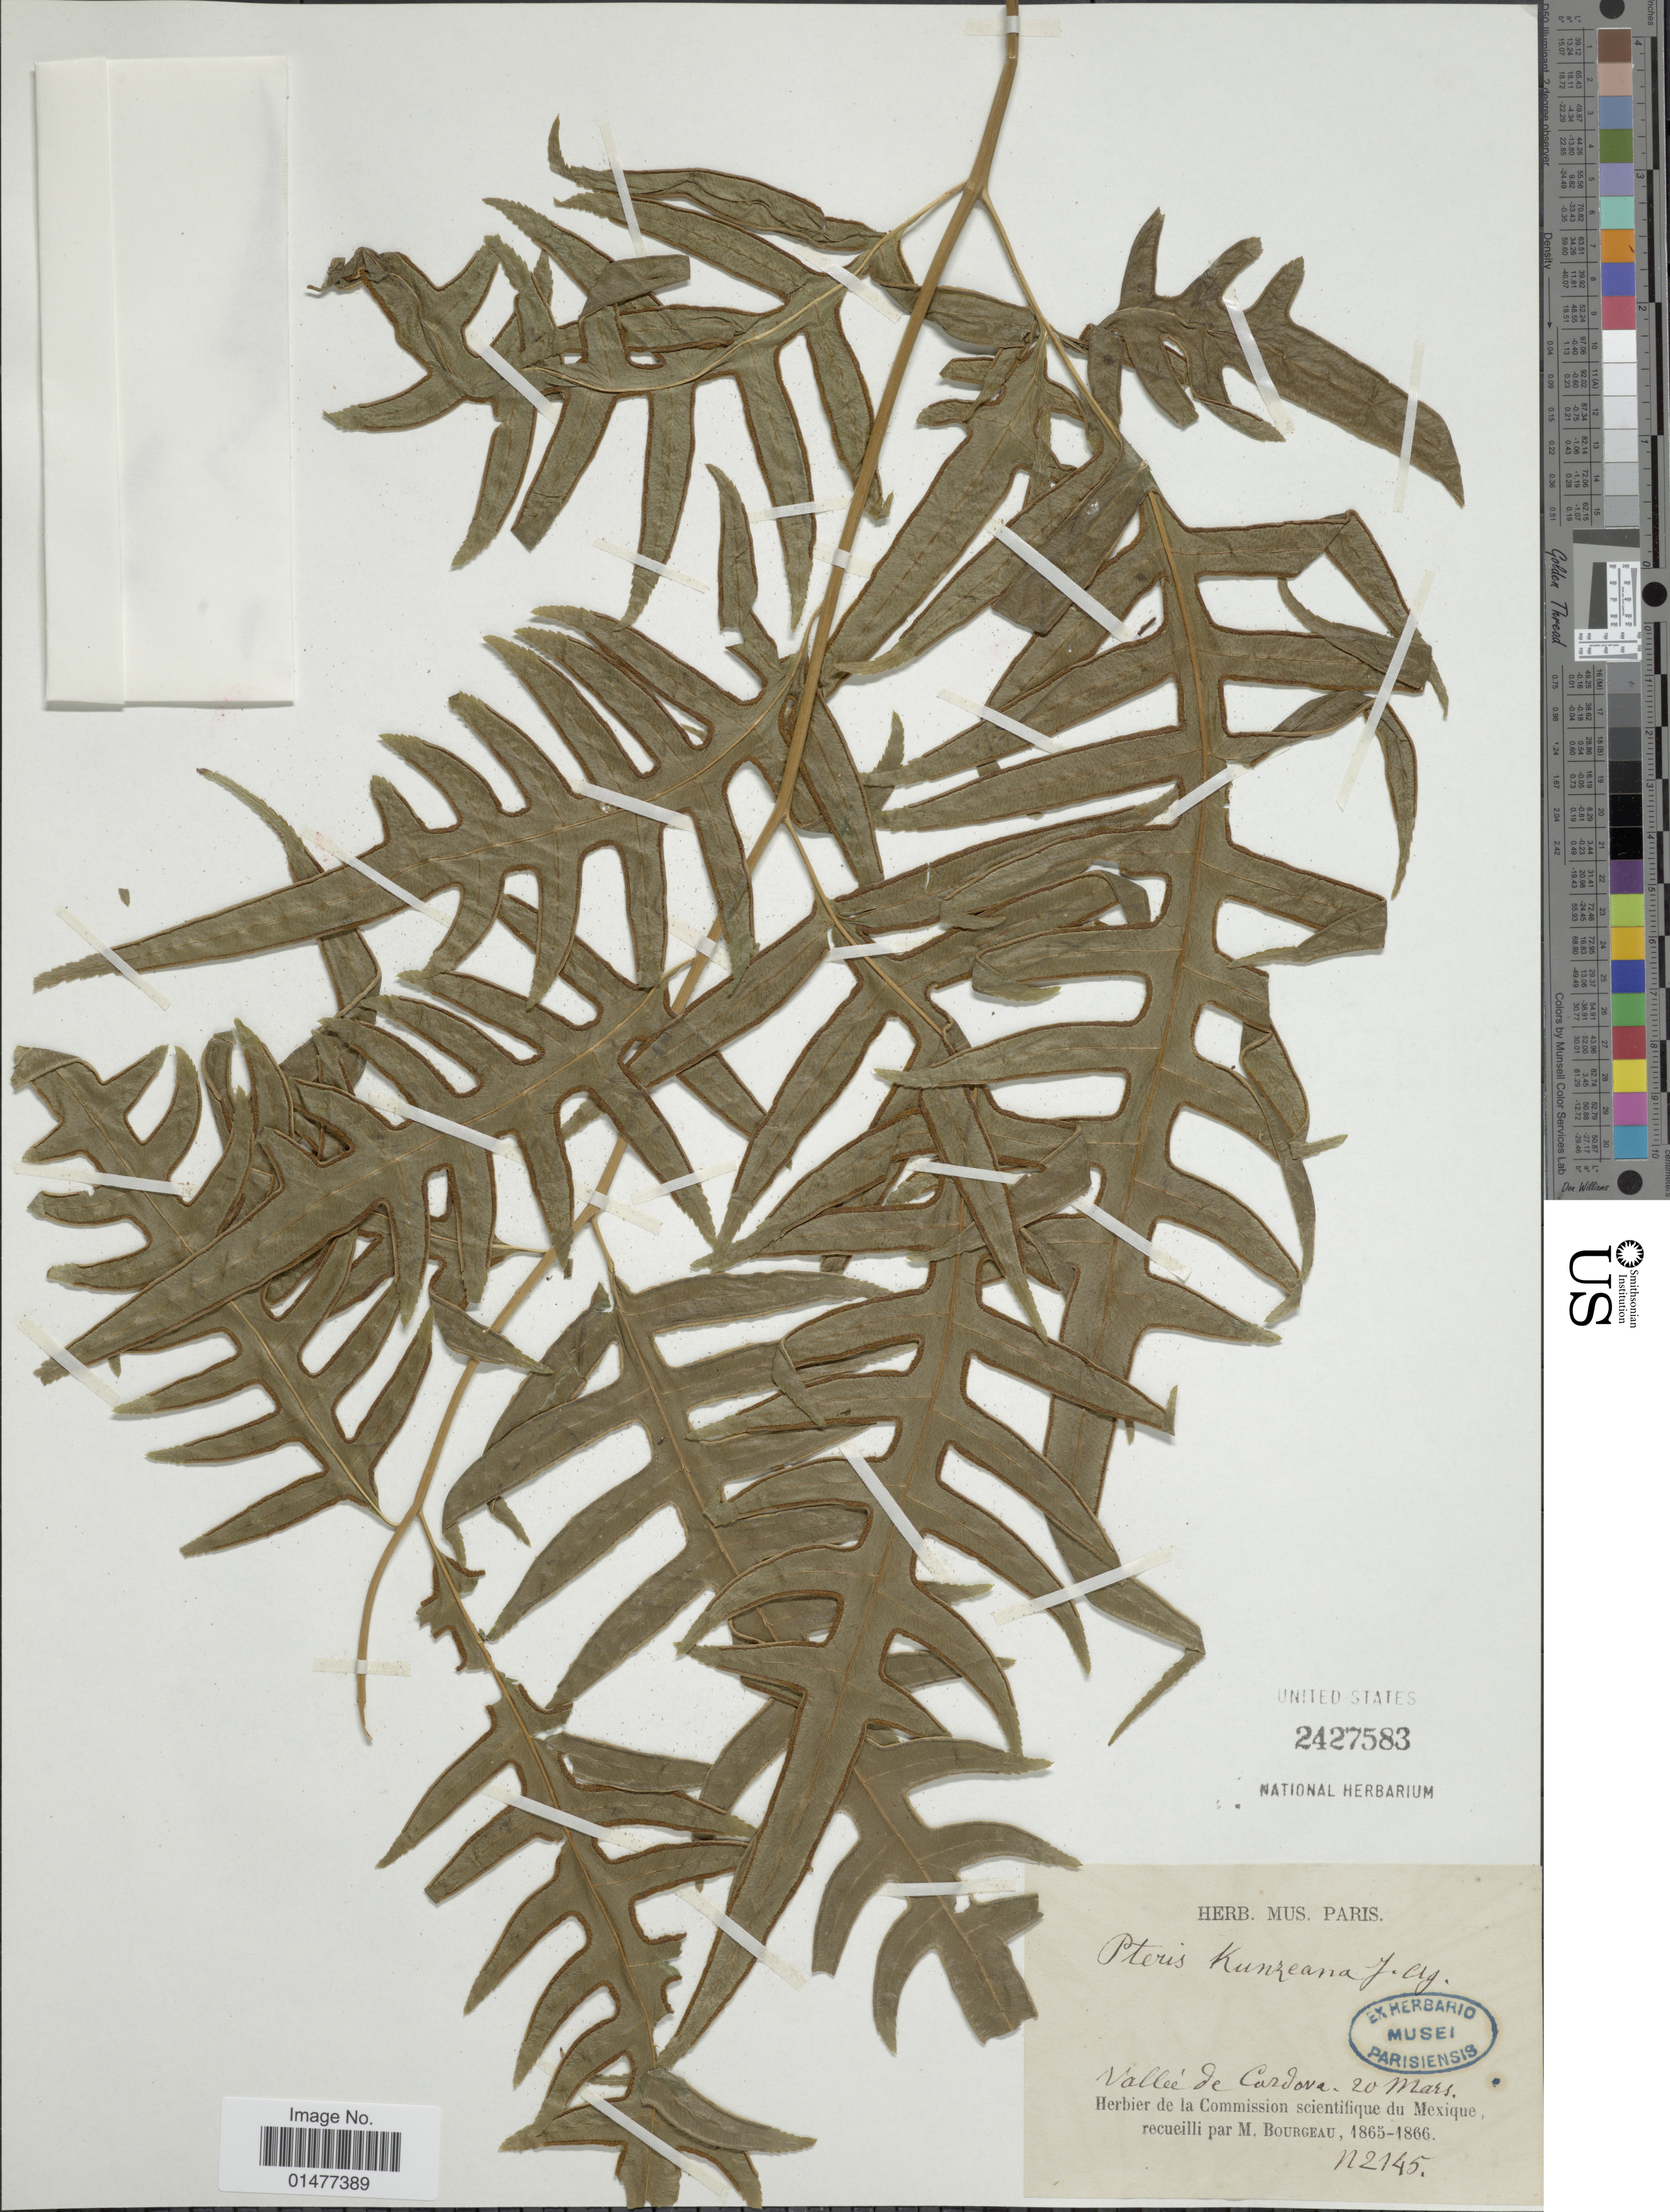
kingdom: Plantae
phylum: Tracheophyta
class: Polypodiopsida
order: Polypodiales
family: Pteridaceae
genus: Pteris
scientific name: Pteris altissima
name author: Poir.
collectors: M. Bourgeau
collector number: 112145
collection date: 1865-03-20/1866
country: Mexico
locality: Vallee de Cordova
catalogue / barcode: US 2427583